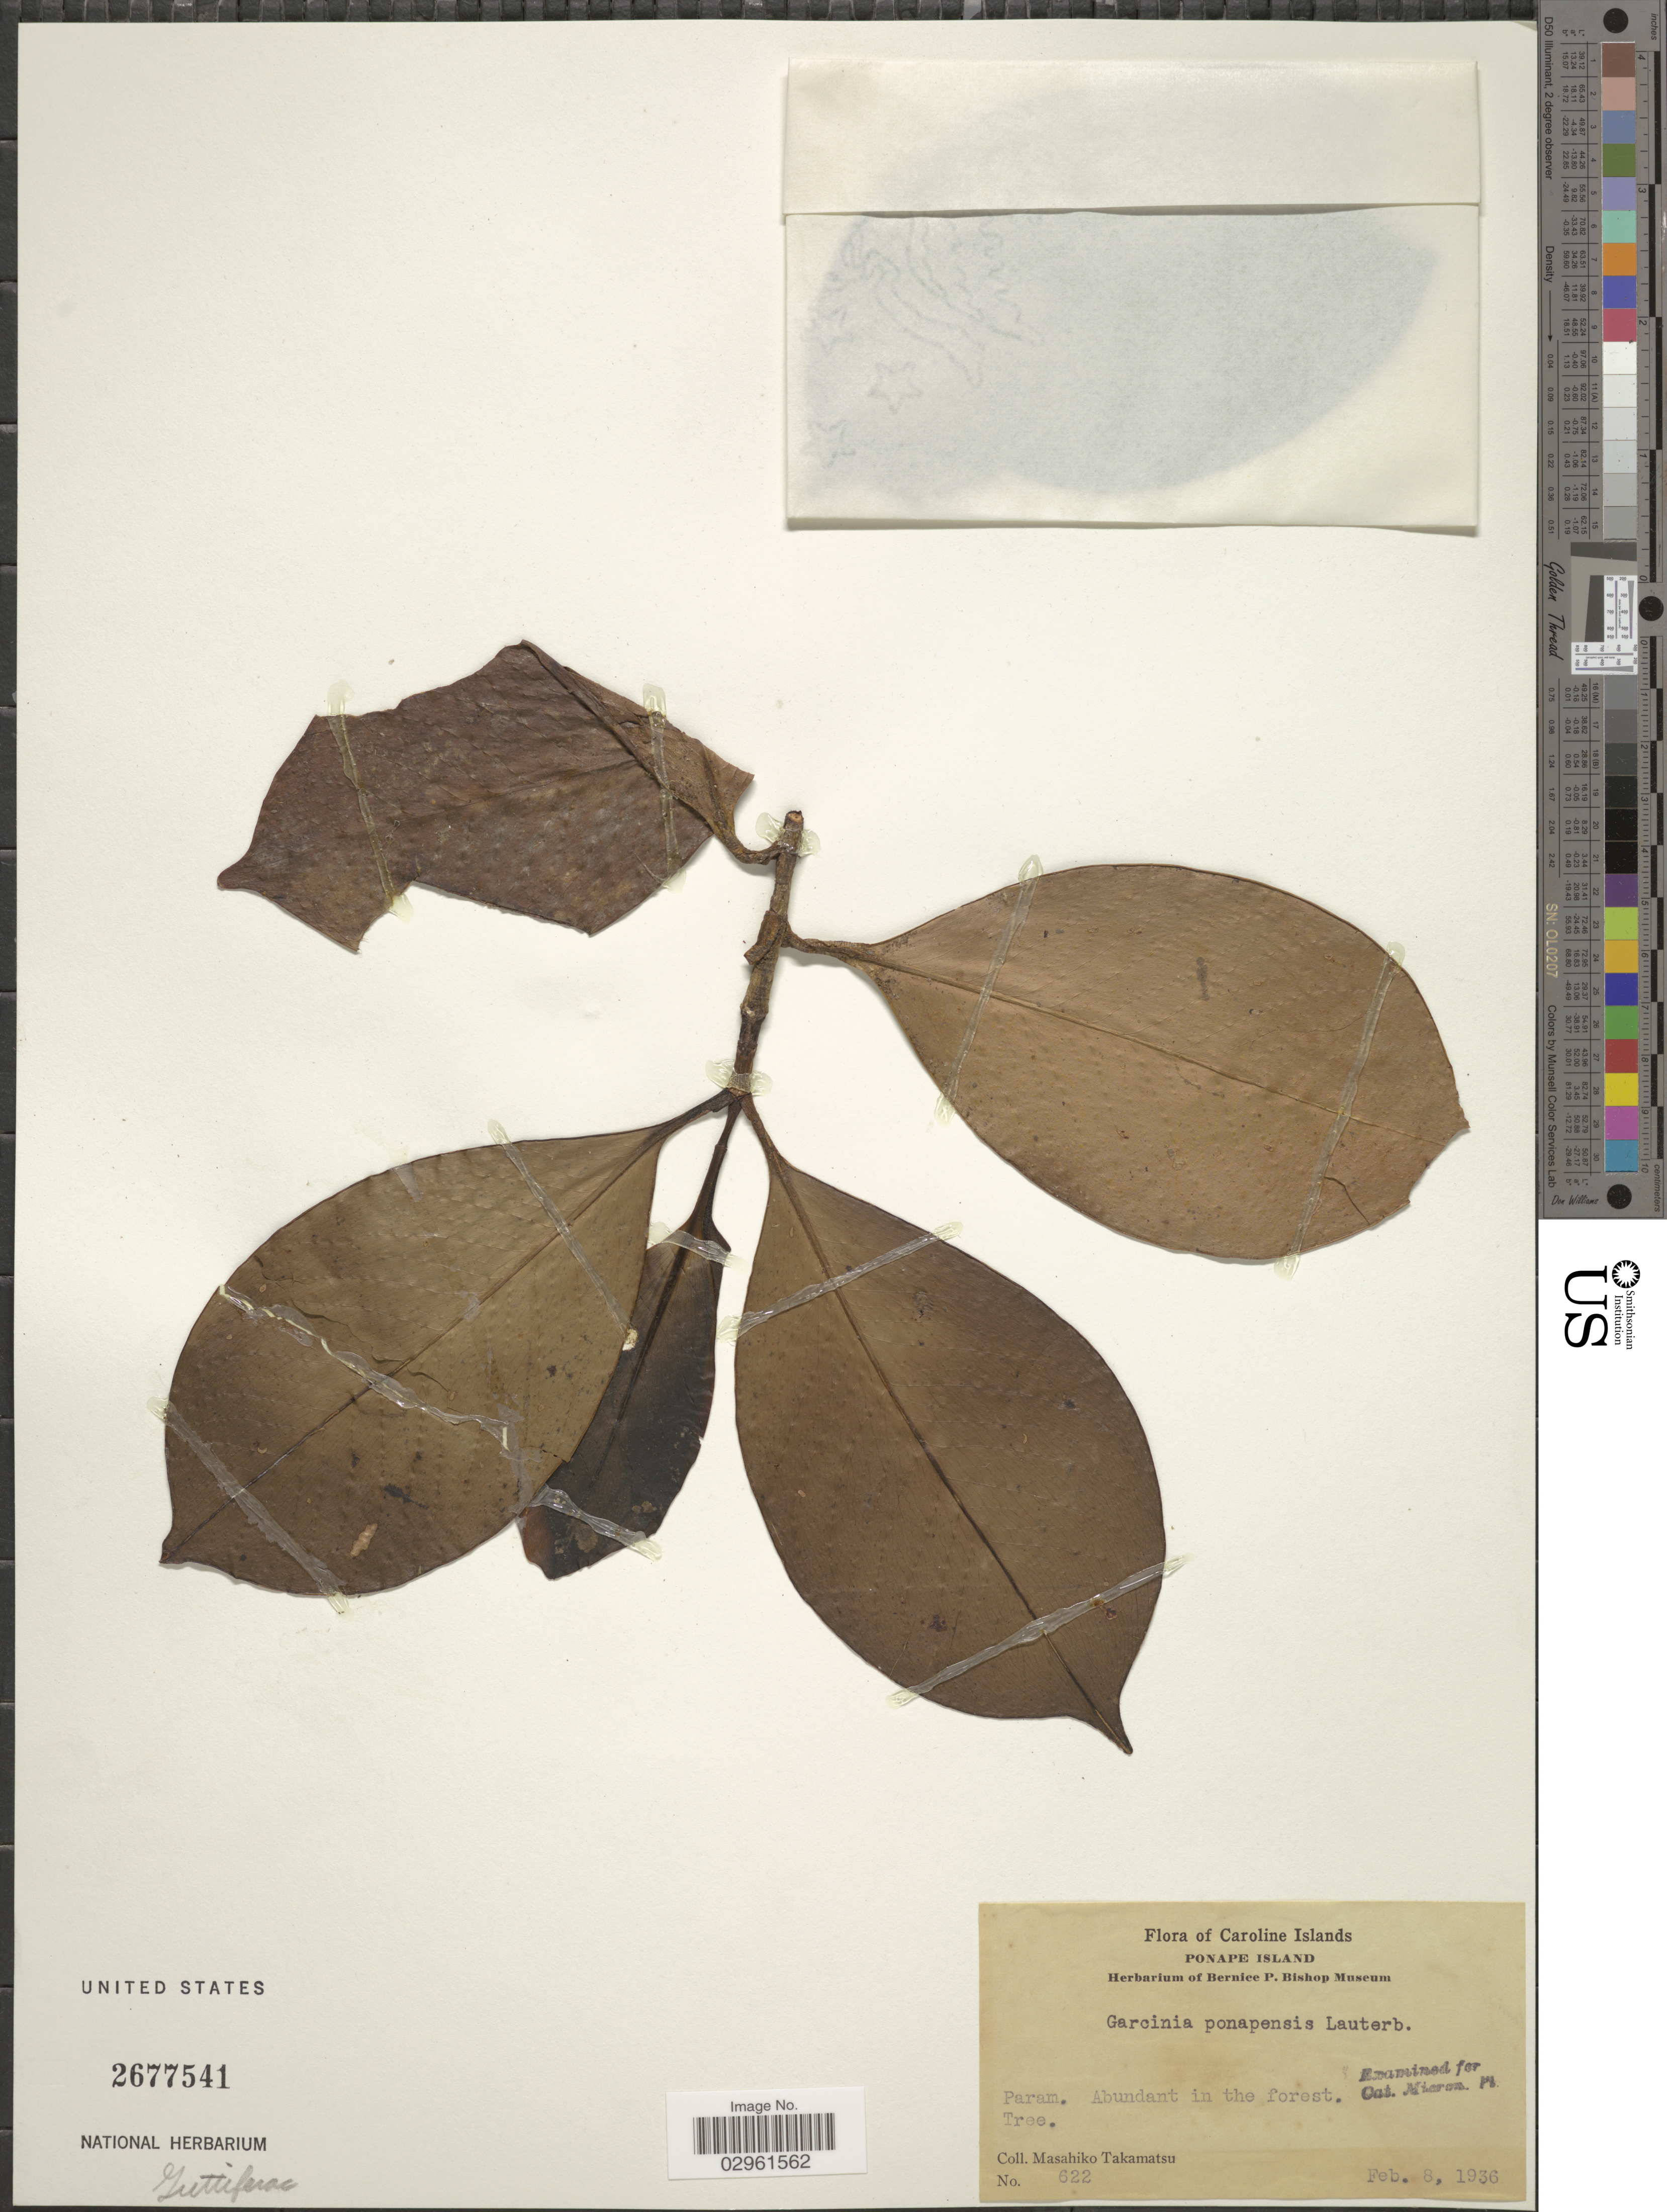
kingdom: Plantae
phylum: Tracheophyta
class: Magnoliopsida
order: Malpighiales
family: Clusiaceae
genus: Garcinia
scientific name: Garcinia ponapensis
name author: Lauterb.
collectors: M. Takamatsu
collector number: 622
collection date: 1936-02-08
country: Micronesia, Federated States of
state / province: Pohnpei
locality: Caroline Islands, Ponape Island, Param.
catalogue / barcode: US 2677541